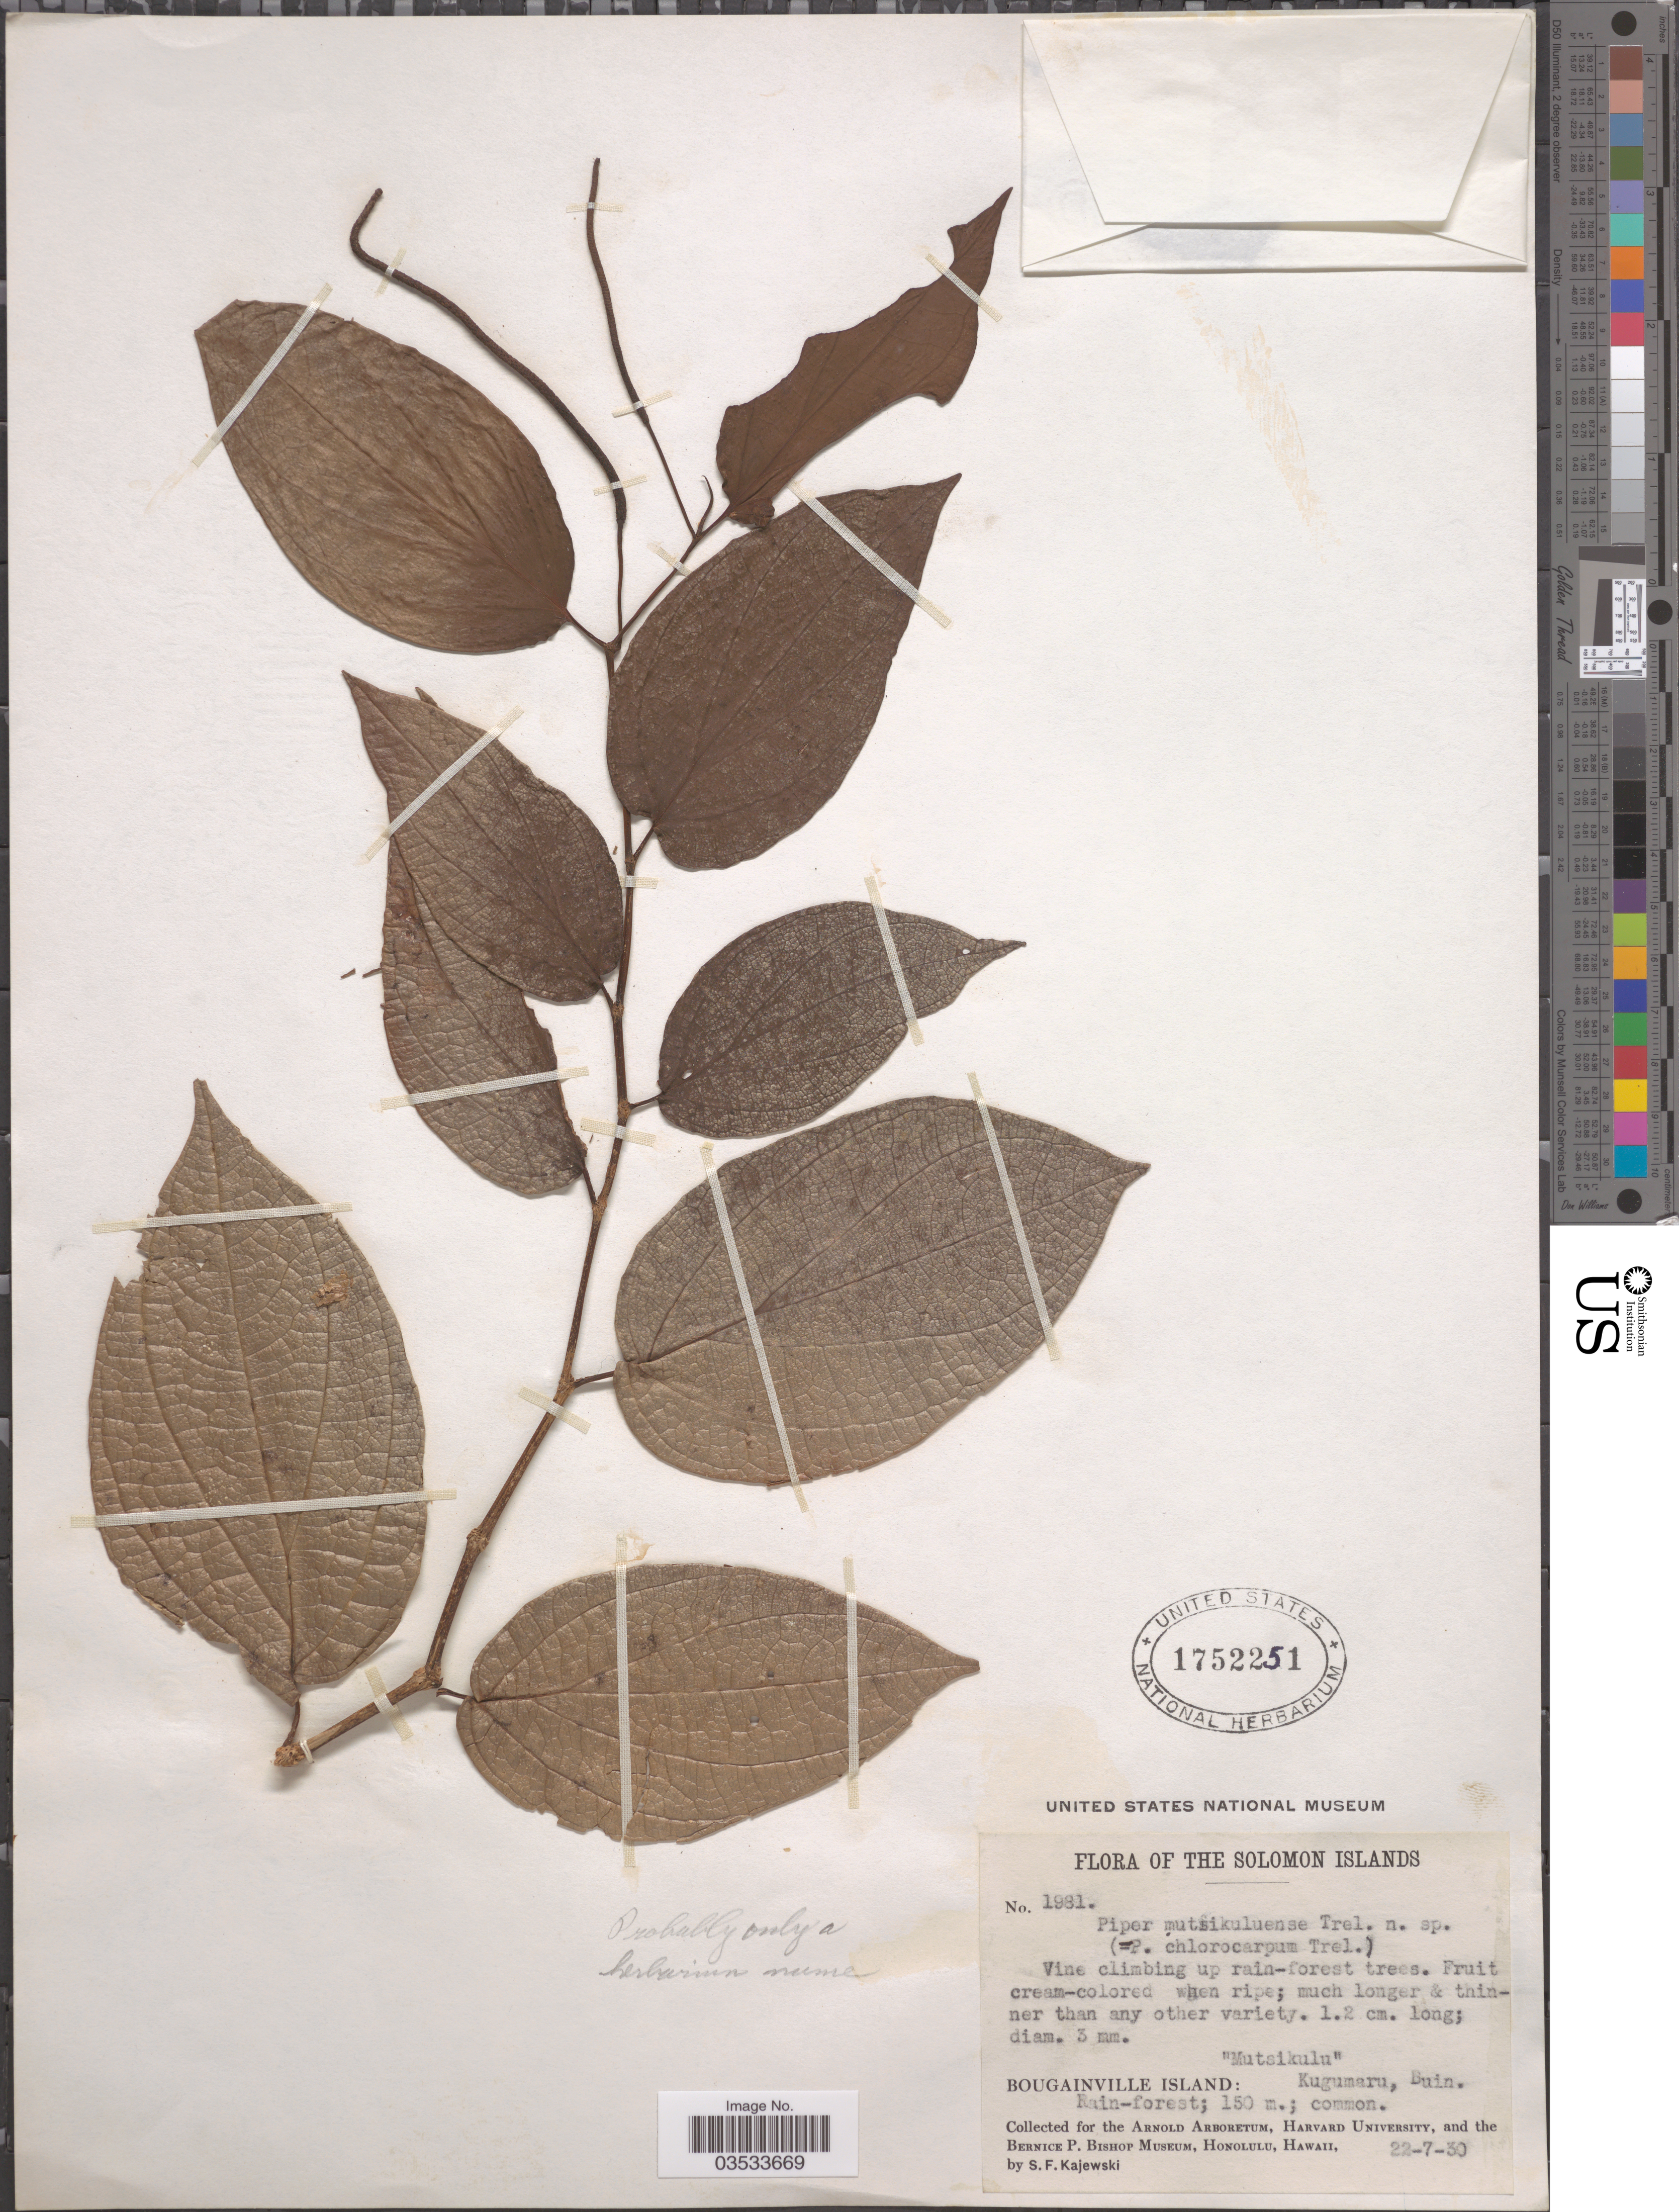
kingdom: Plantae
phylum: Tracheophyta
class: Magnoliopsida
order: Piperales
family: Piperaceae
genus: Piper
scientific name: Piper mutsikuluense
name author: Trel.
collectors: S. Kajewski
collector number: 1981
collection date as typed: Transcribed d/m/y: 22/7/30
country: Papua New Guinea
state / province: Bougainville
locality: Solomon Islands. Bougainville Island: Kugumaru, Buin.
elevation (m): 150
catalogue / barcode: US 1752251